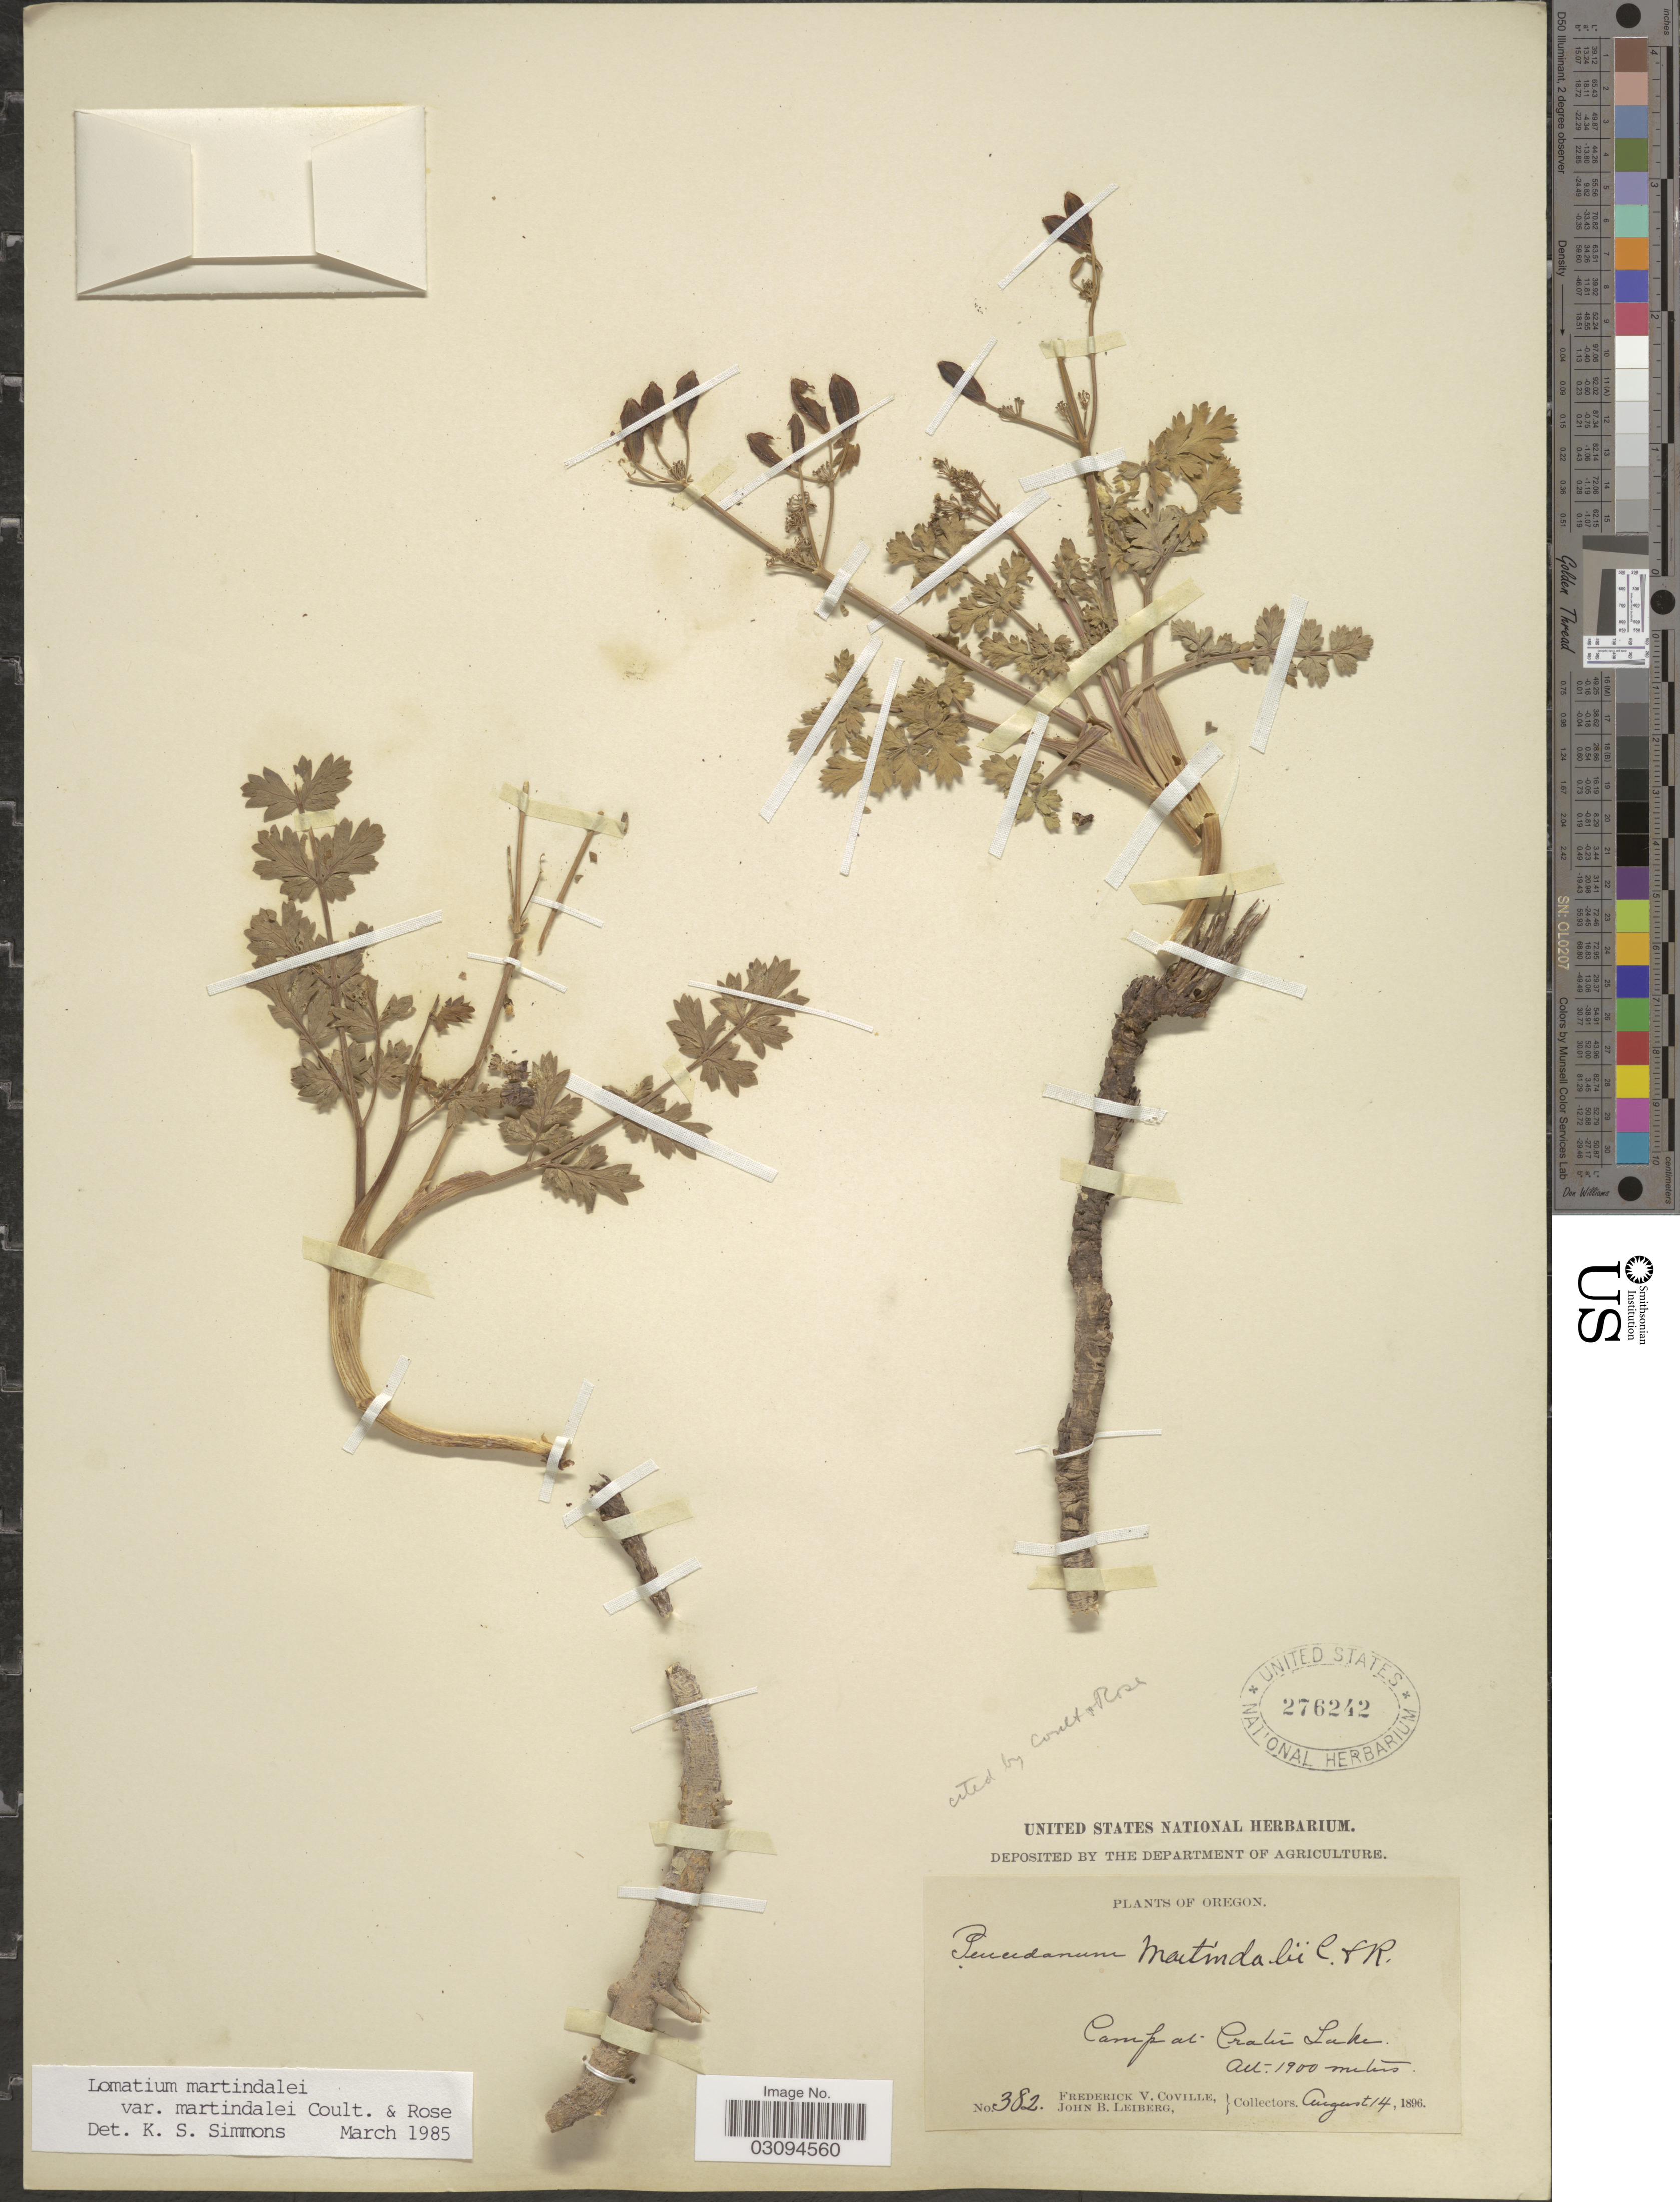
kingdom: Plantae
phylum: Tracheophyta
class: Magnoliopsida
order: Apiales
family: Apiaceae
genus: Lomatium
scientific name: Lomatium martindalei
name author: (J.M. Coult. & Rose) J.M. Coult. & Rose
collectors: F. V. Coville & J. Leiberg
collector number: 382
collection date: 1896-08-14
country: United States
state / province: Oregon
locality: Camp at Crater Lake.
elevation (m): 1900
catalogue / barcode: US 276242